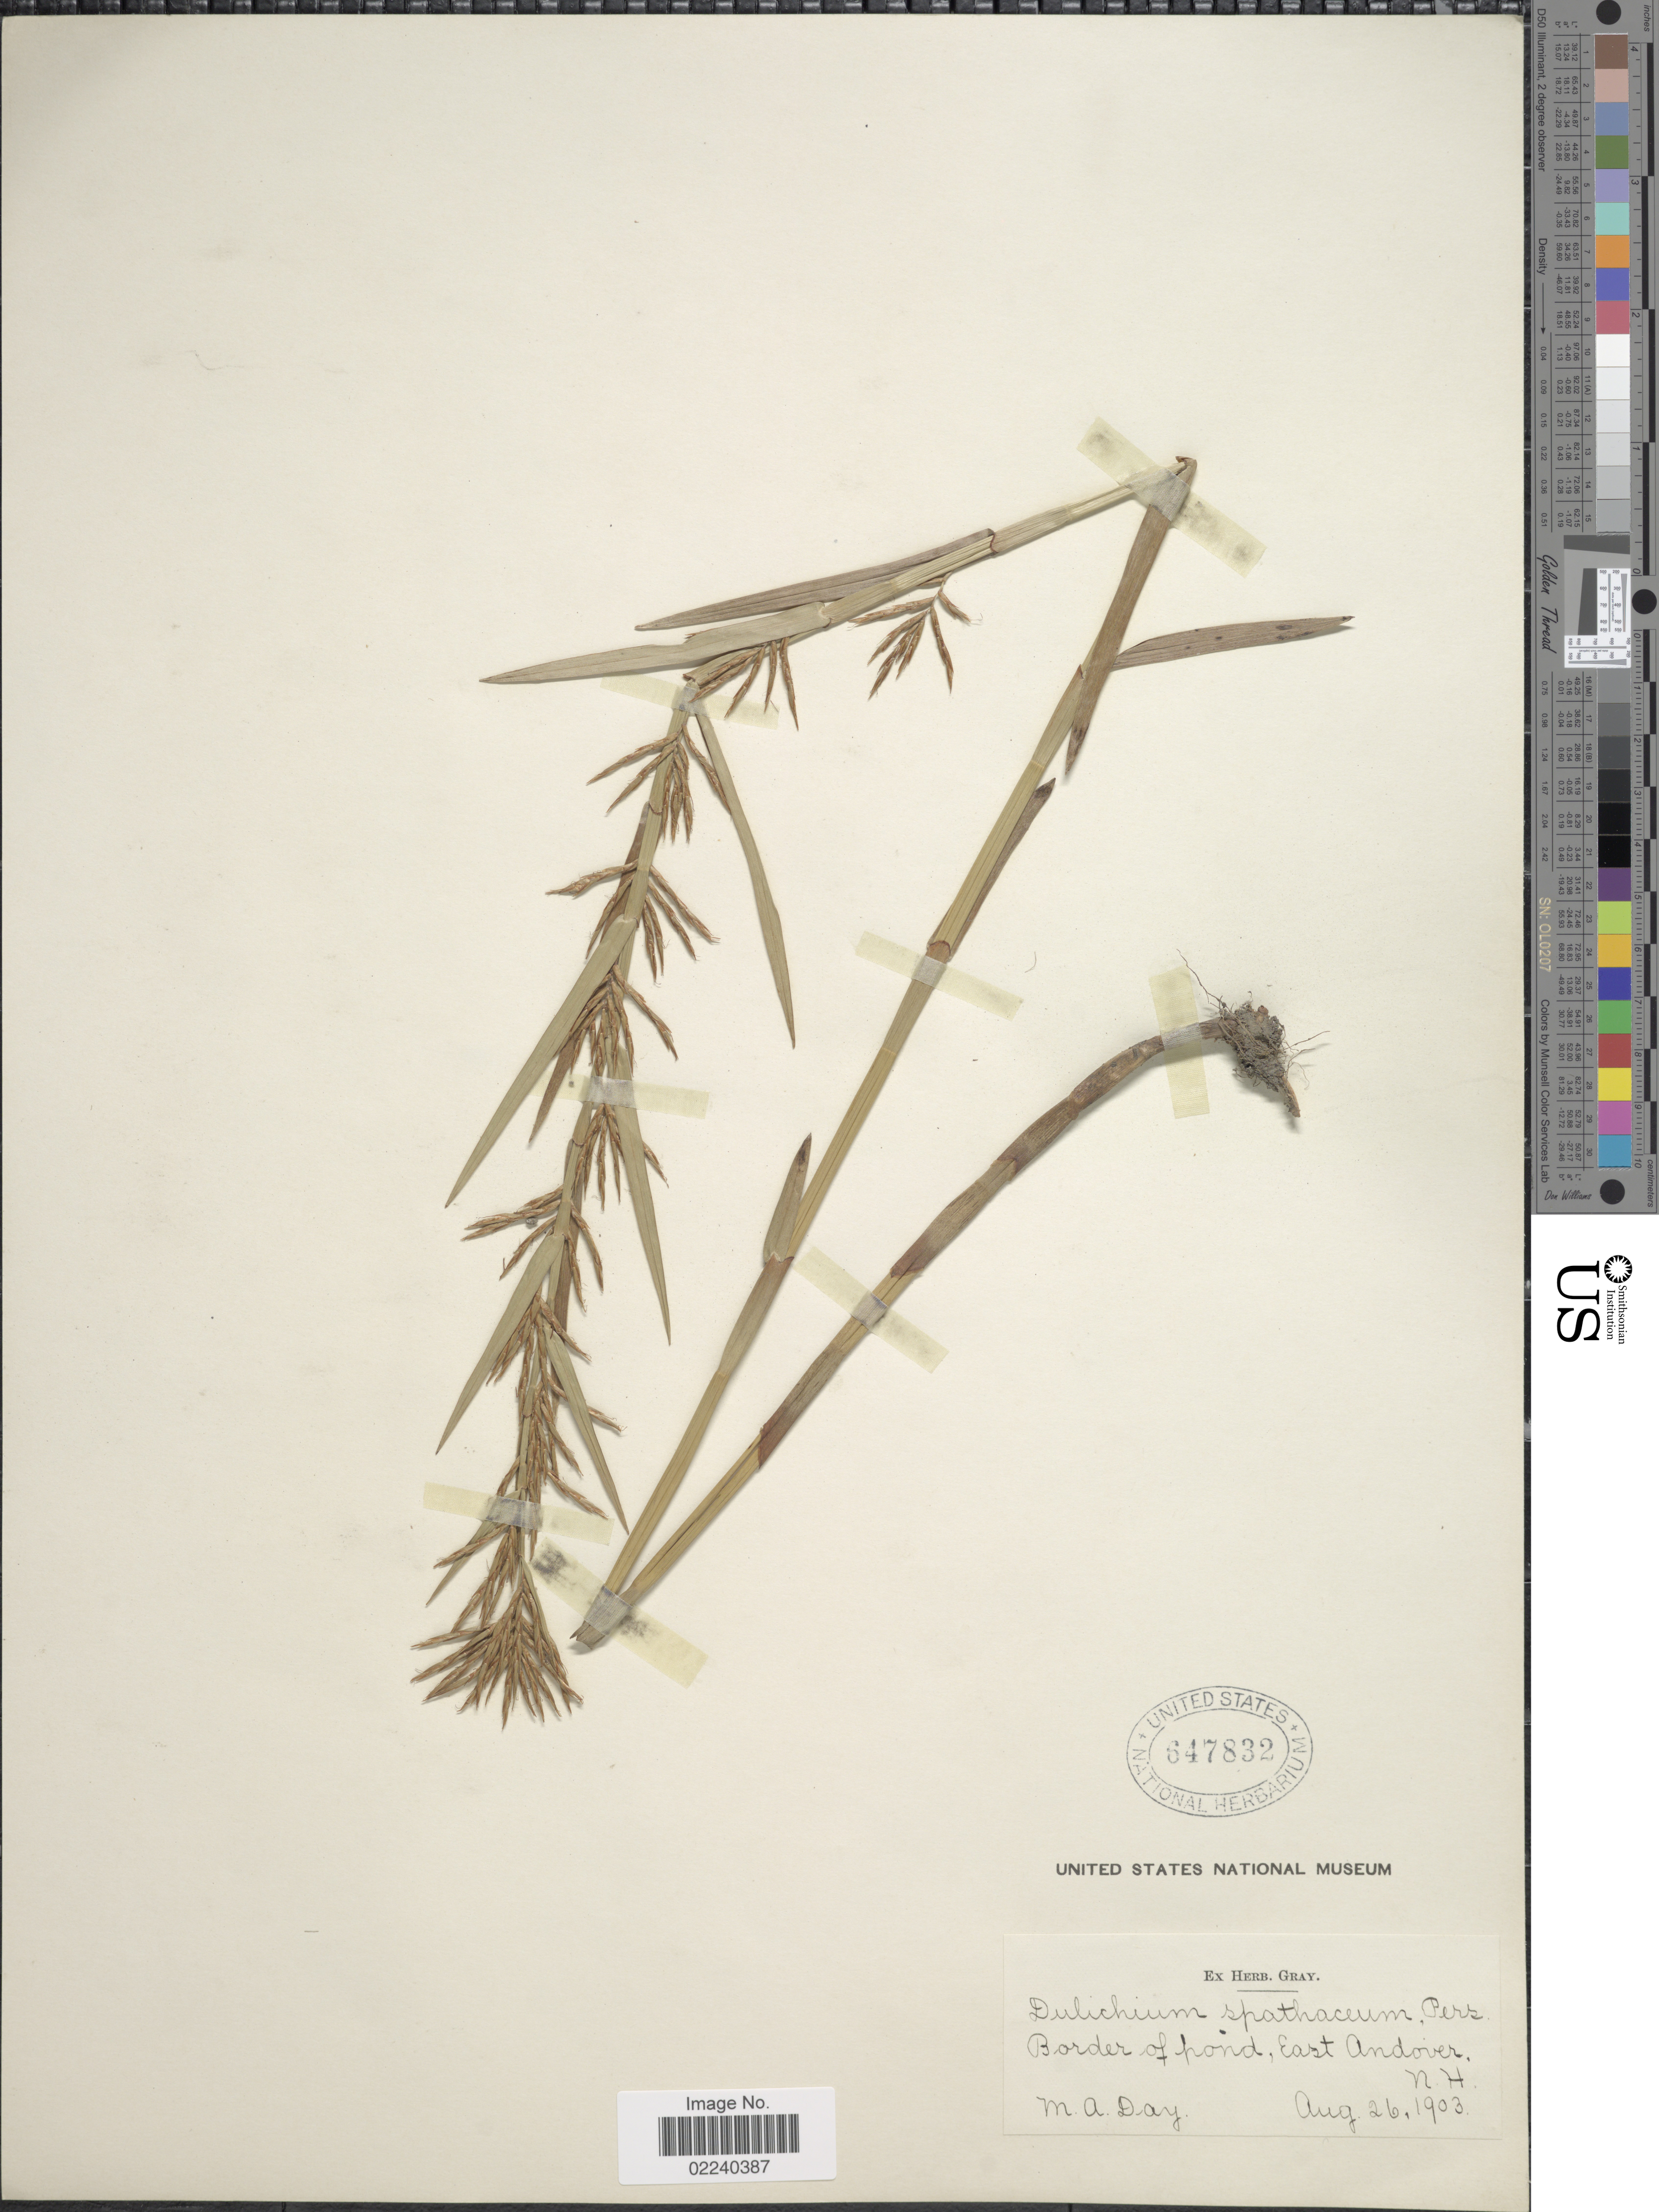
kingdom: Plantae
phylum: Tracheophyta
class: Liliopsida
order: Poales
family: Cyperaceae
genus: Dulichium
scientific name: Dulichium arundinaceum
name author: (L.) Britton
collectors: M. Day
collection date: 1903-08-26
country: United States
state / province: New Hampshire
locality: Border of pond, East of Andover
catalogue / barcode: US 647832